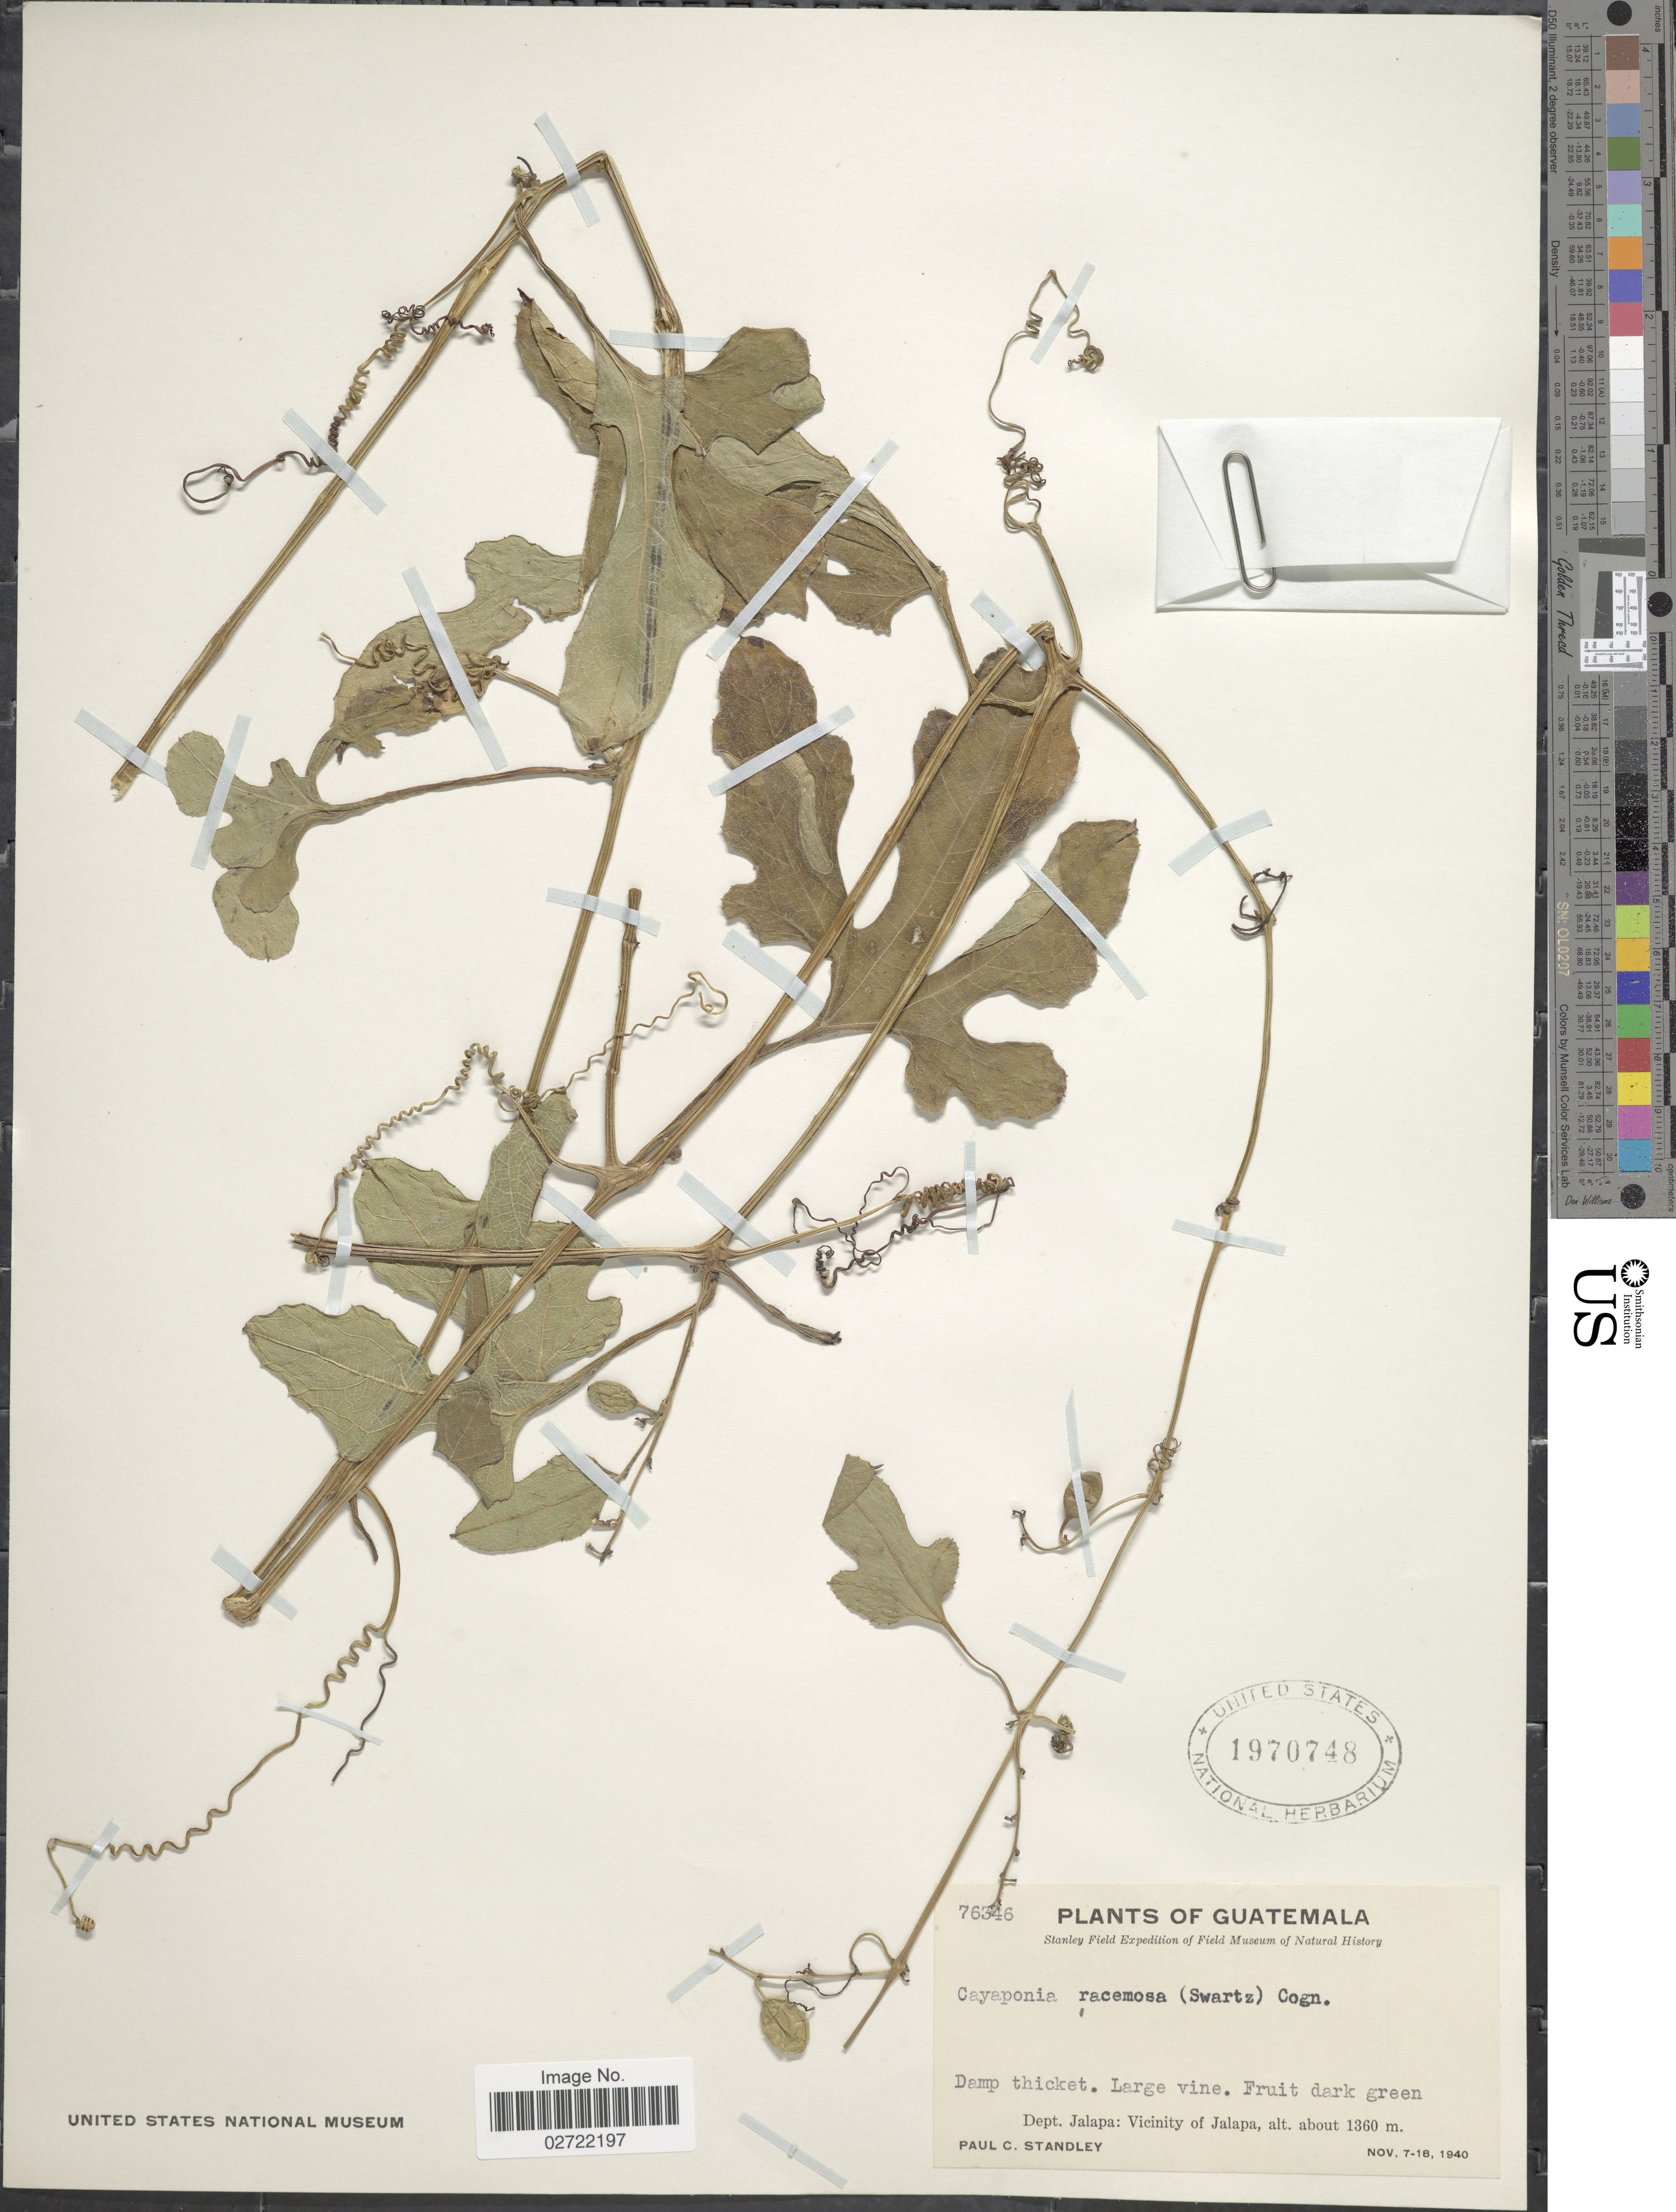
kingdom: Plantae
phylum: Tracheophyta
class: Magnoliopsida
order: Cucurbitales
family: Cucurbitaceae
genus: Cayaponia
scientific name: Cayaponia racemosa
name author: (Mill.) Cogn.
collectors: P. C. Standley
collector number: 76346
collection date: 1940-11-07/1940-11-18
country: Guatemala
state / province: Jalapa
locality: Dept. Jalapa: Vicinity of Jalapa.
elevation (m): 1360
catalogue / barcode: US 1970748